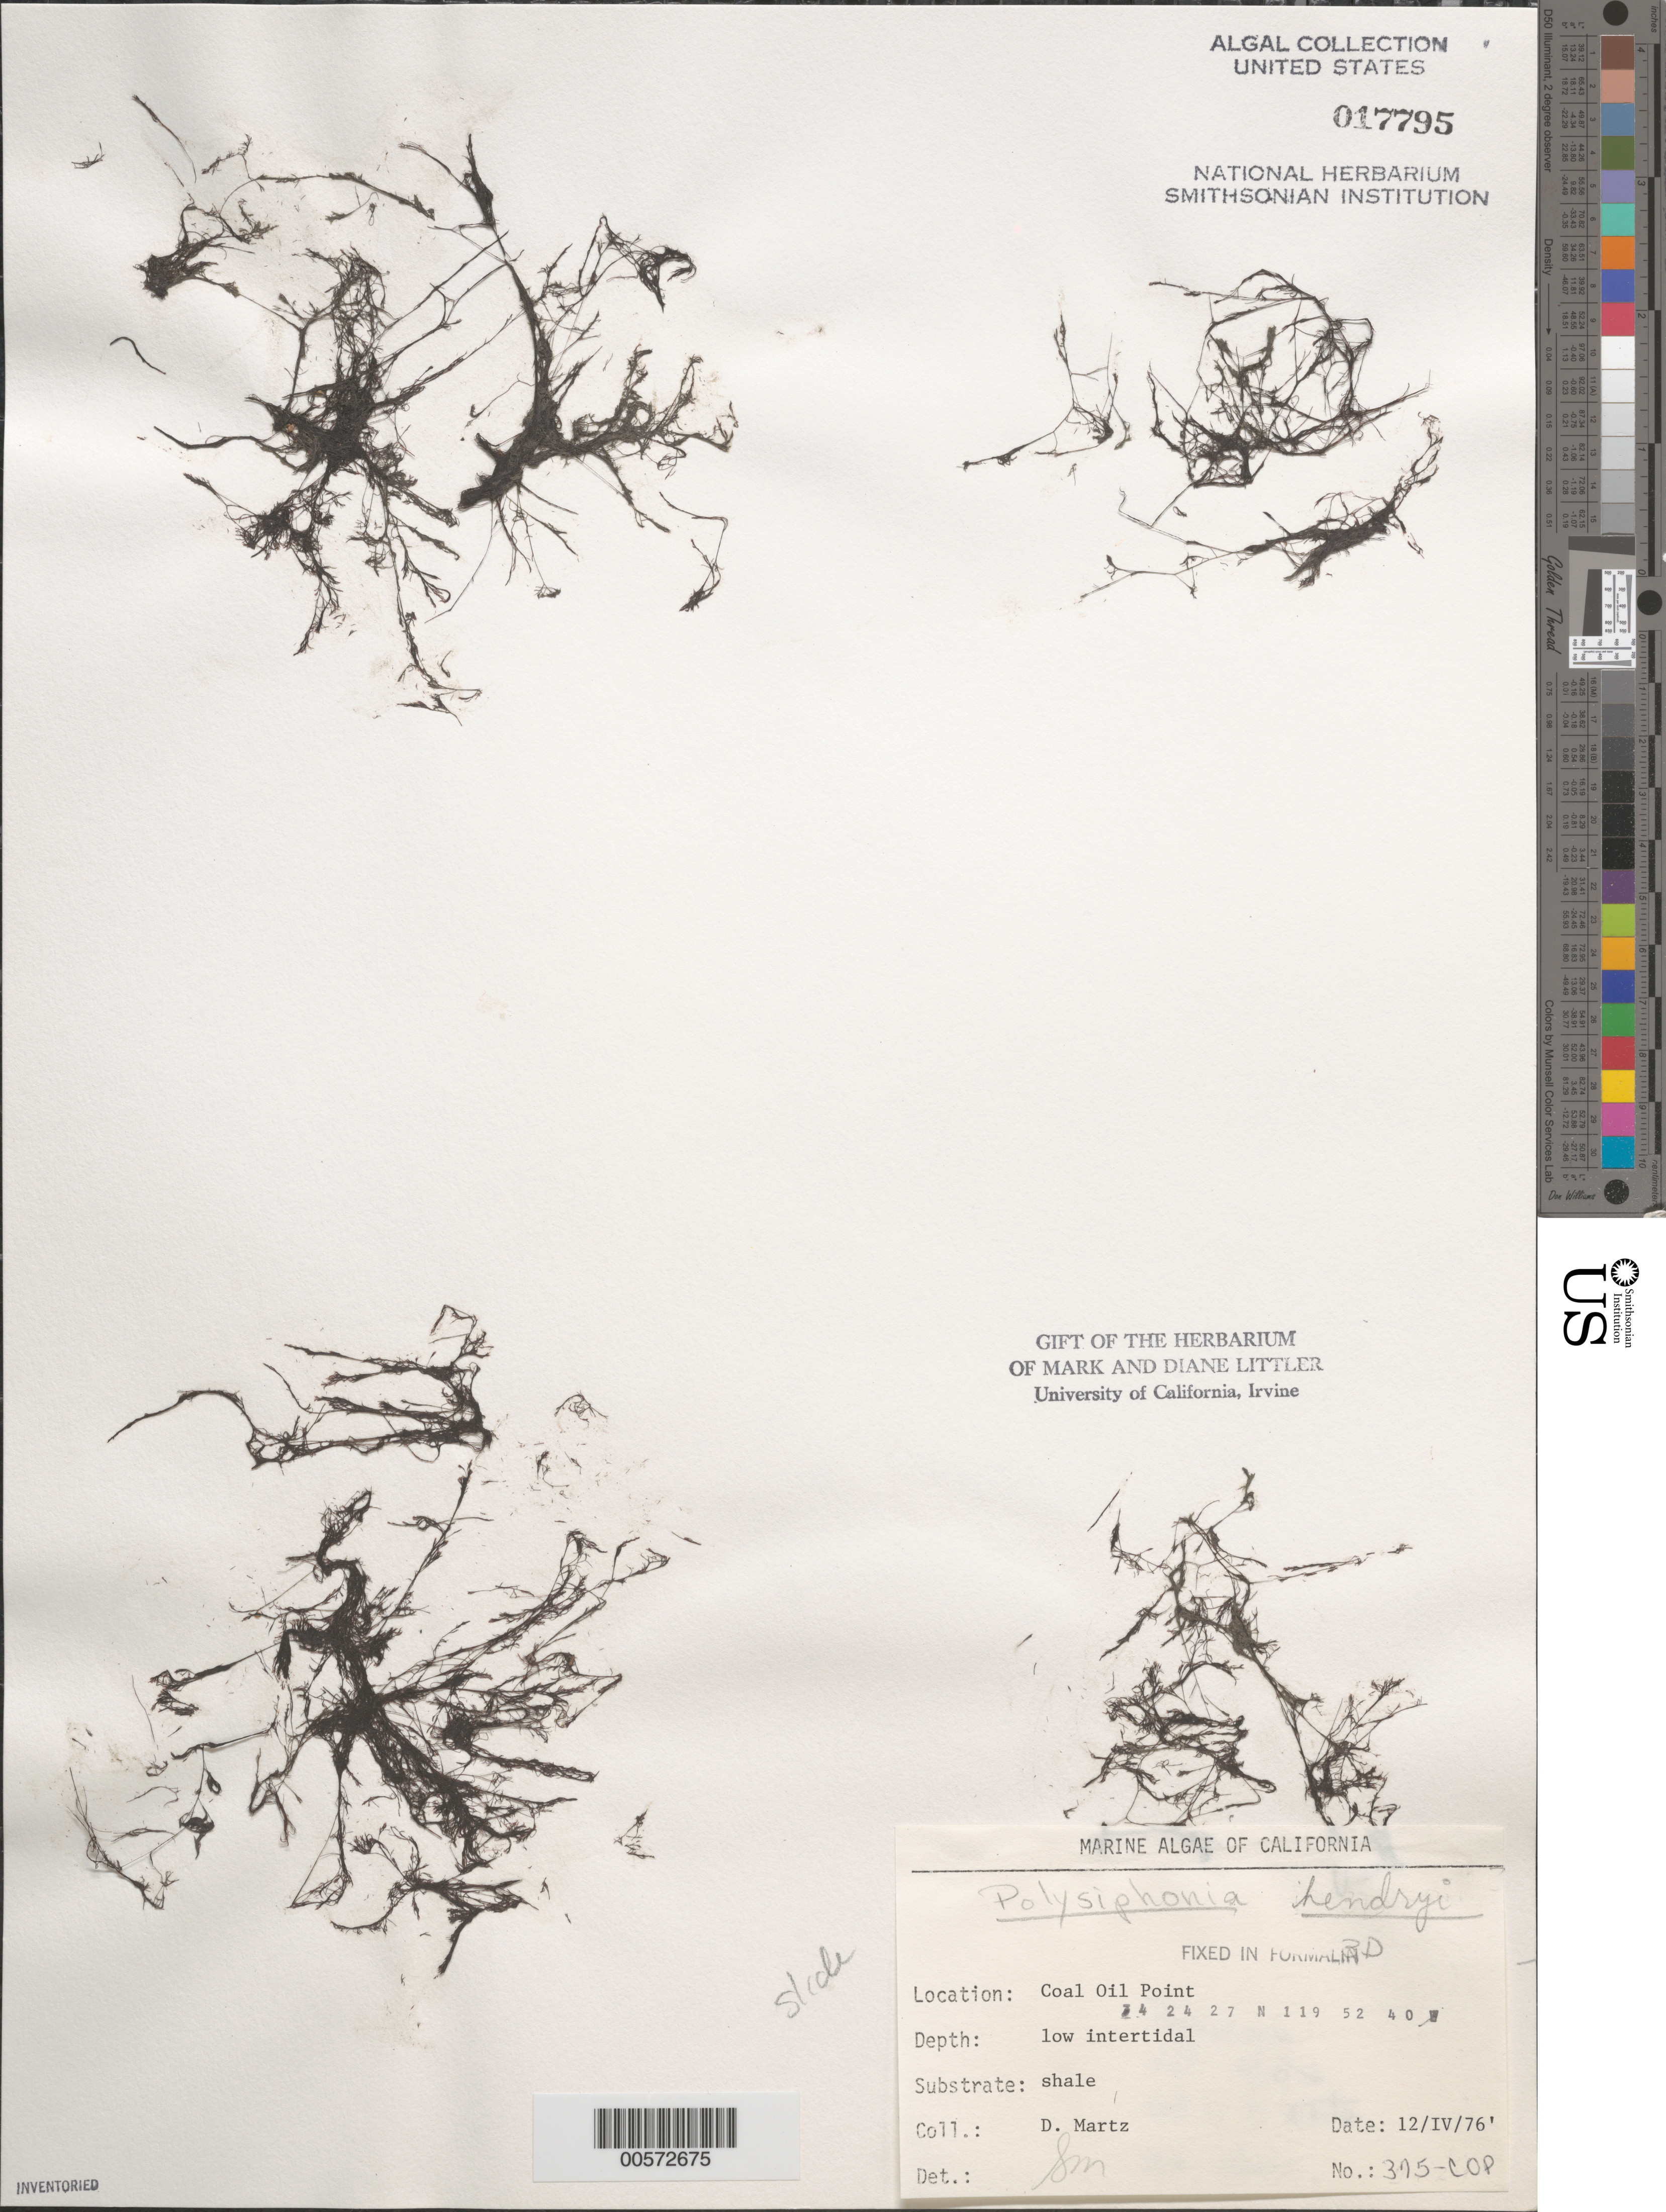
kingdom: Plantae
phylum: Rhodophyta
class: Florideophyceae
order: Ceramiales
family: Rhodomelaceae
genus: Vertebrata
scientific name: Vertebrata hendryi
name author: (N.L. Gardner) Savoie & G.W. Saunders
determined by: Algae name updating Project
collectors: D. Martz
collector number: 375-cop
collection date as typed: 12 Apr 1976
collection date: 1976-04-12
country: United States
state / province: California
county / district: Santa Barbara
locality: Coal Oil Point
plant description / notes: BLM-SOCALBIGHT Rocky Intertidal Survey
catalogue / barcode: US 17795